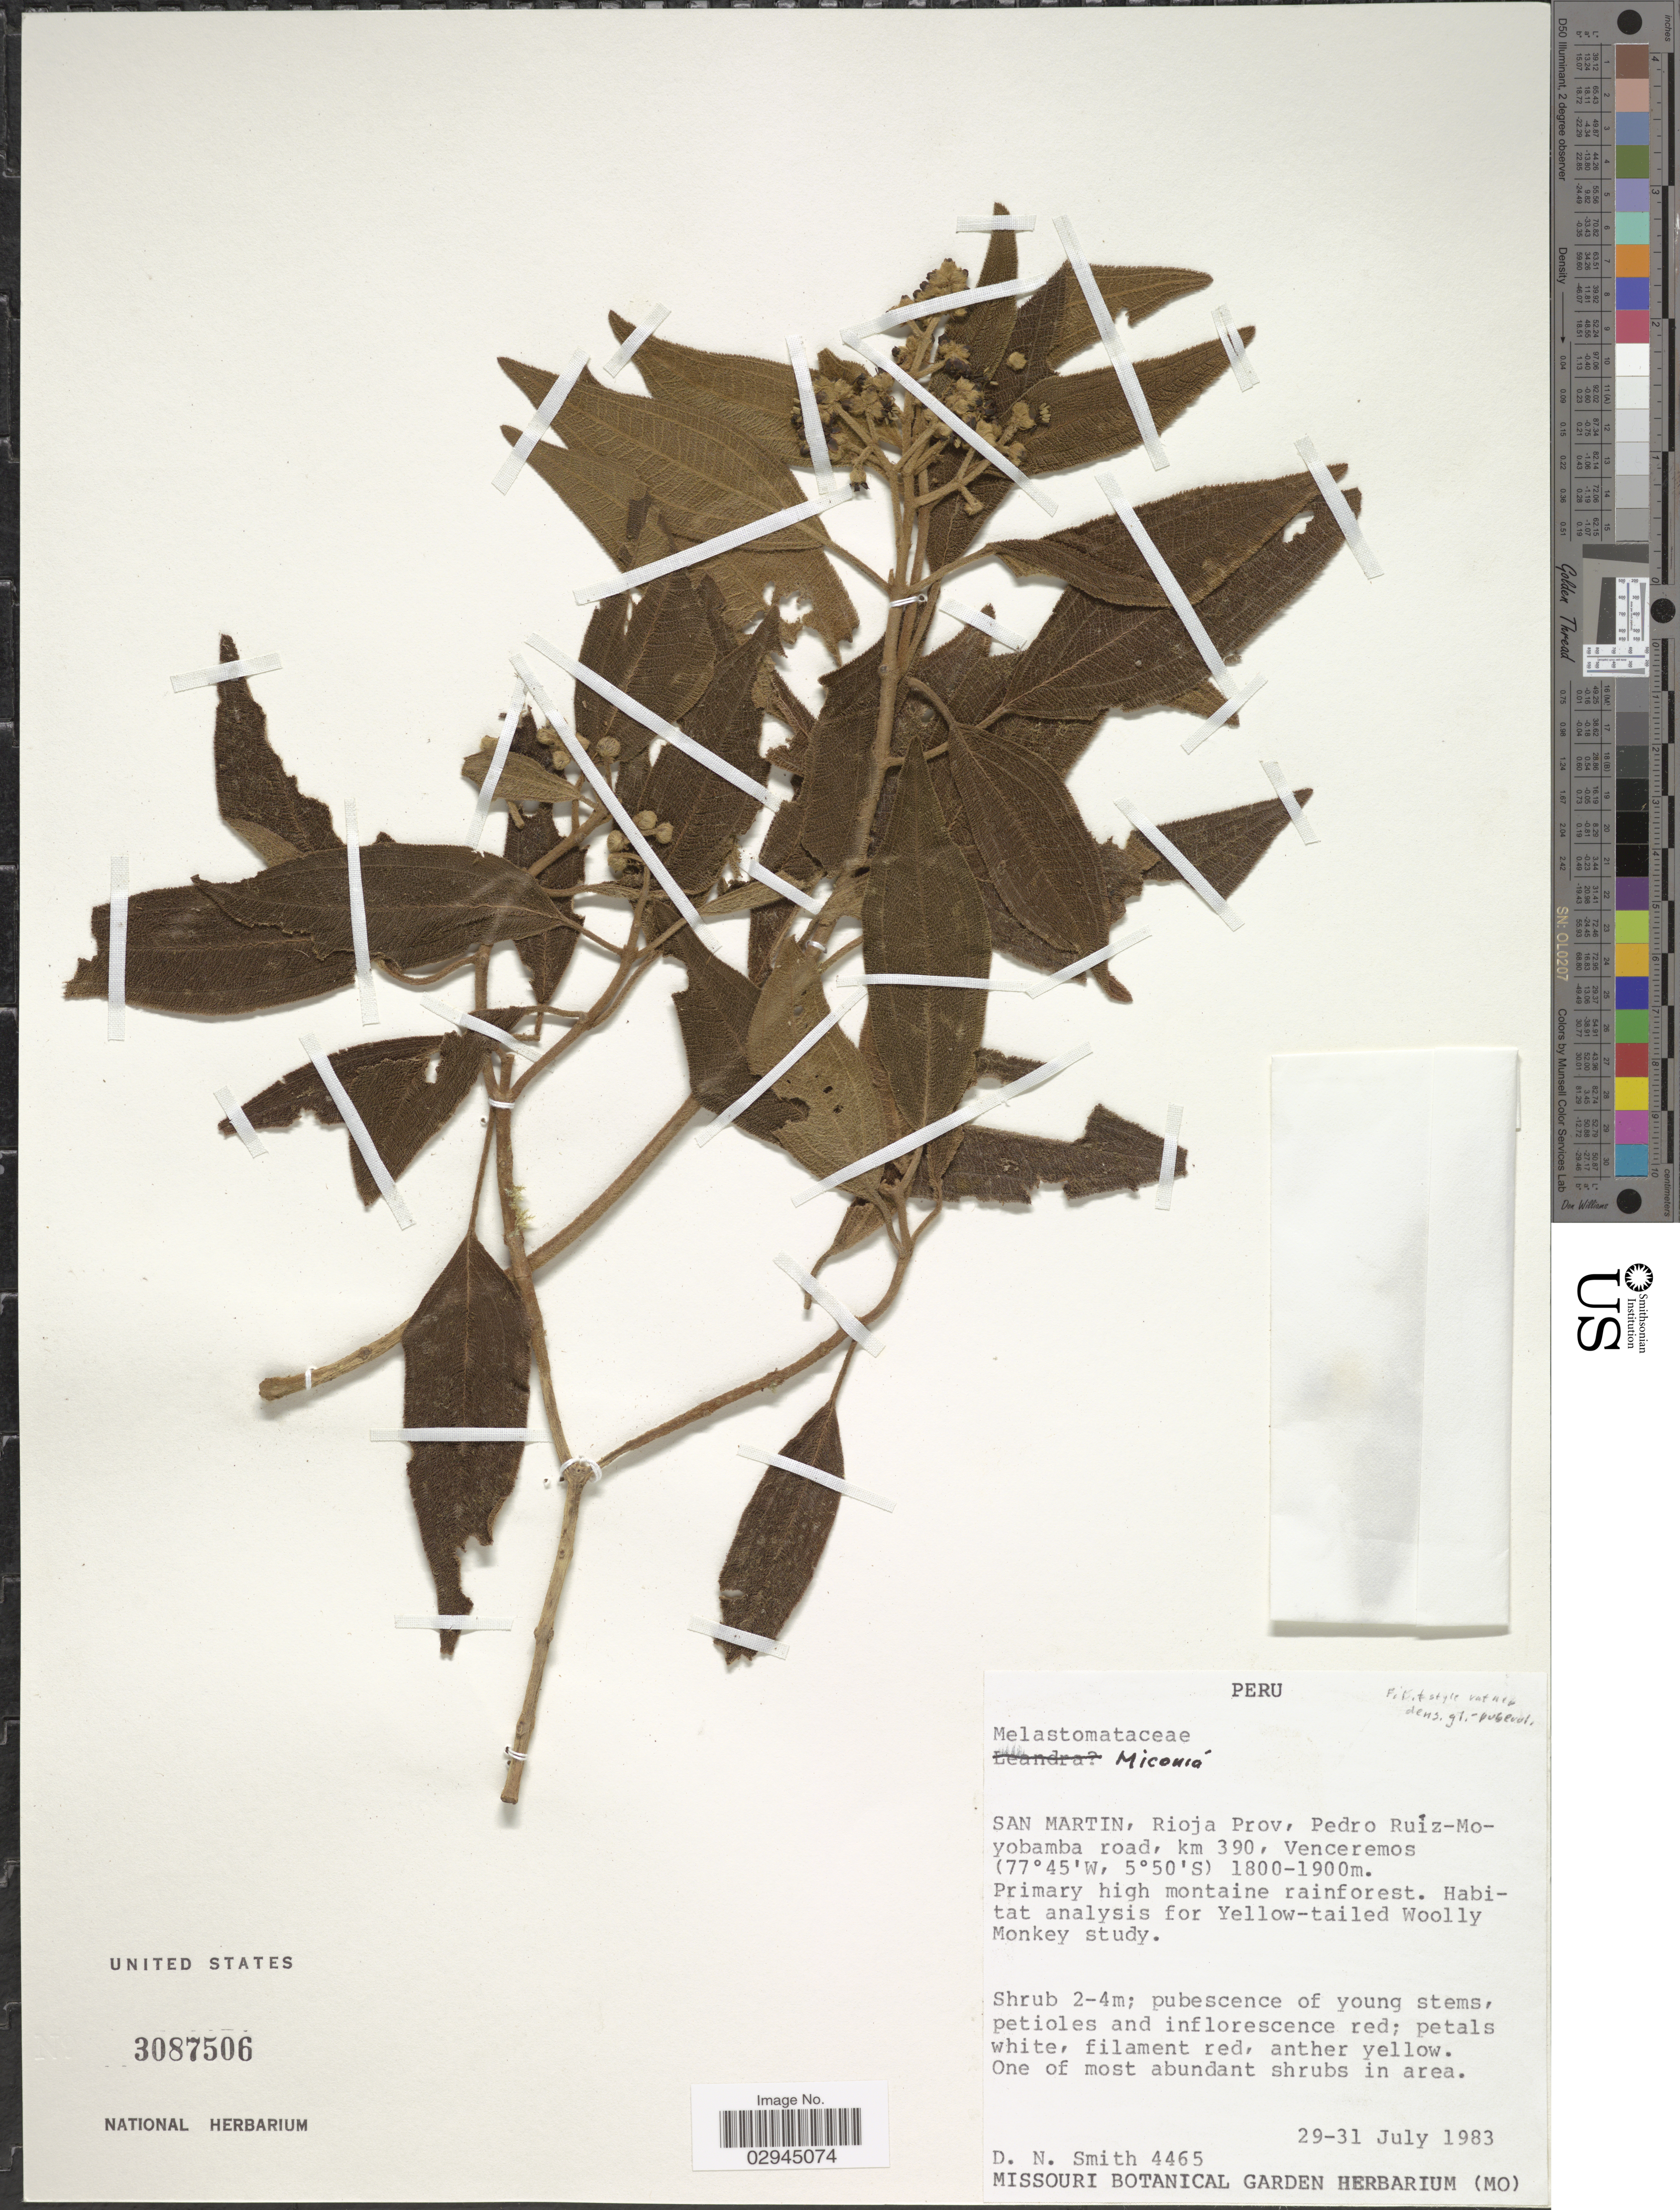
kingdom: Plantae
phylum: Tracheophyta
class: Magnoliopsida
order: Myrtales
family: Melastomataceae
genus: Miconia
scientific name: Miconia sp.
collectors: D. Smith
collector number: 4465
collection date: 1983-07-29/1983-07-31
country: Peru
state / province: San Martín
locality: Rioja Prov, Pedro Ruíz-Moyobamba road, km 390, Venceremos.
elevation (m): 1800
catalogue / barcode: US 3087506